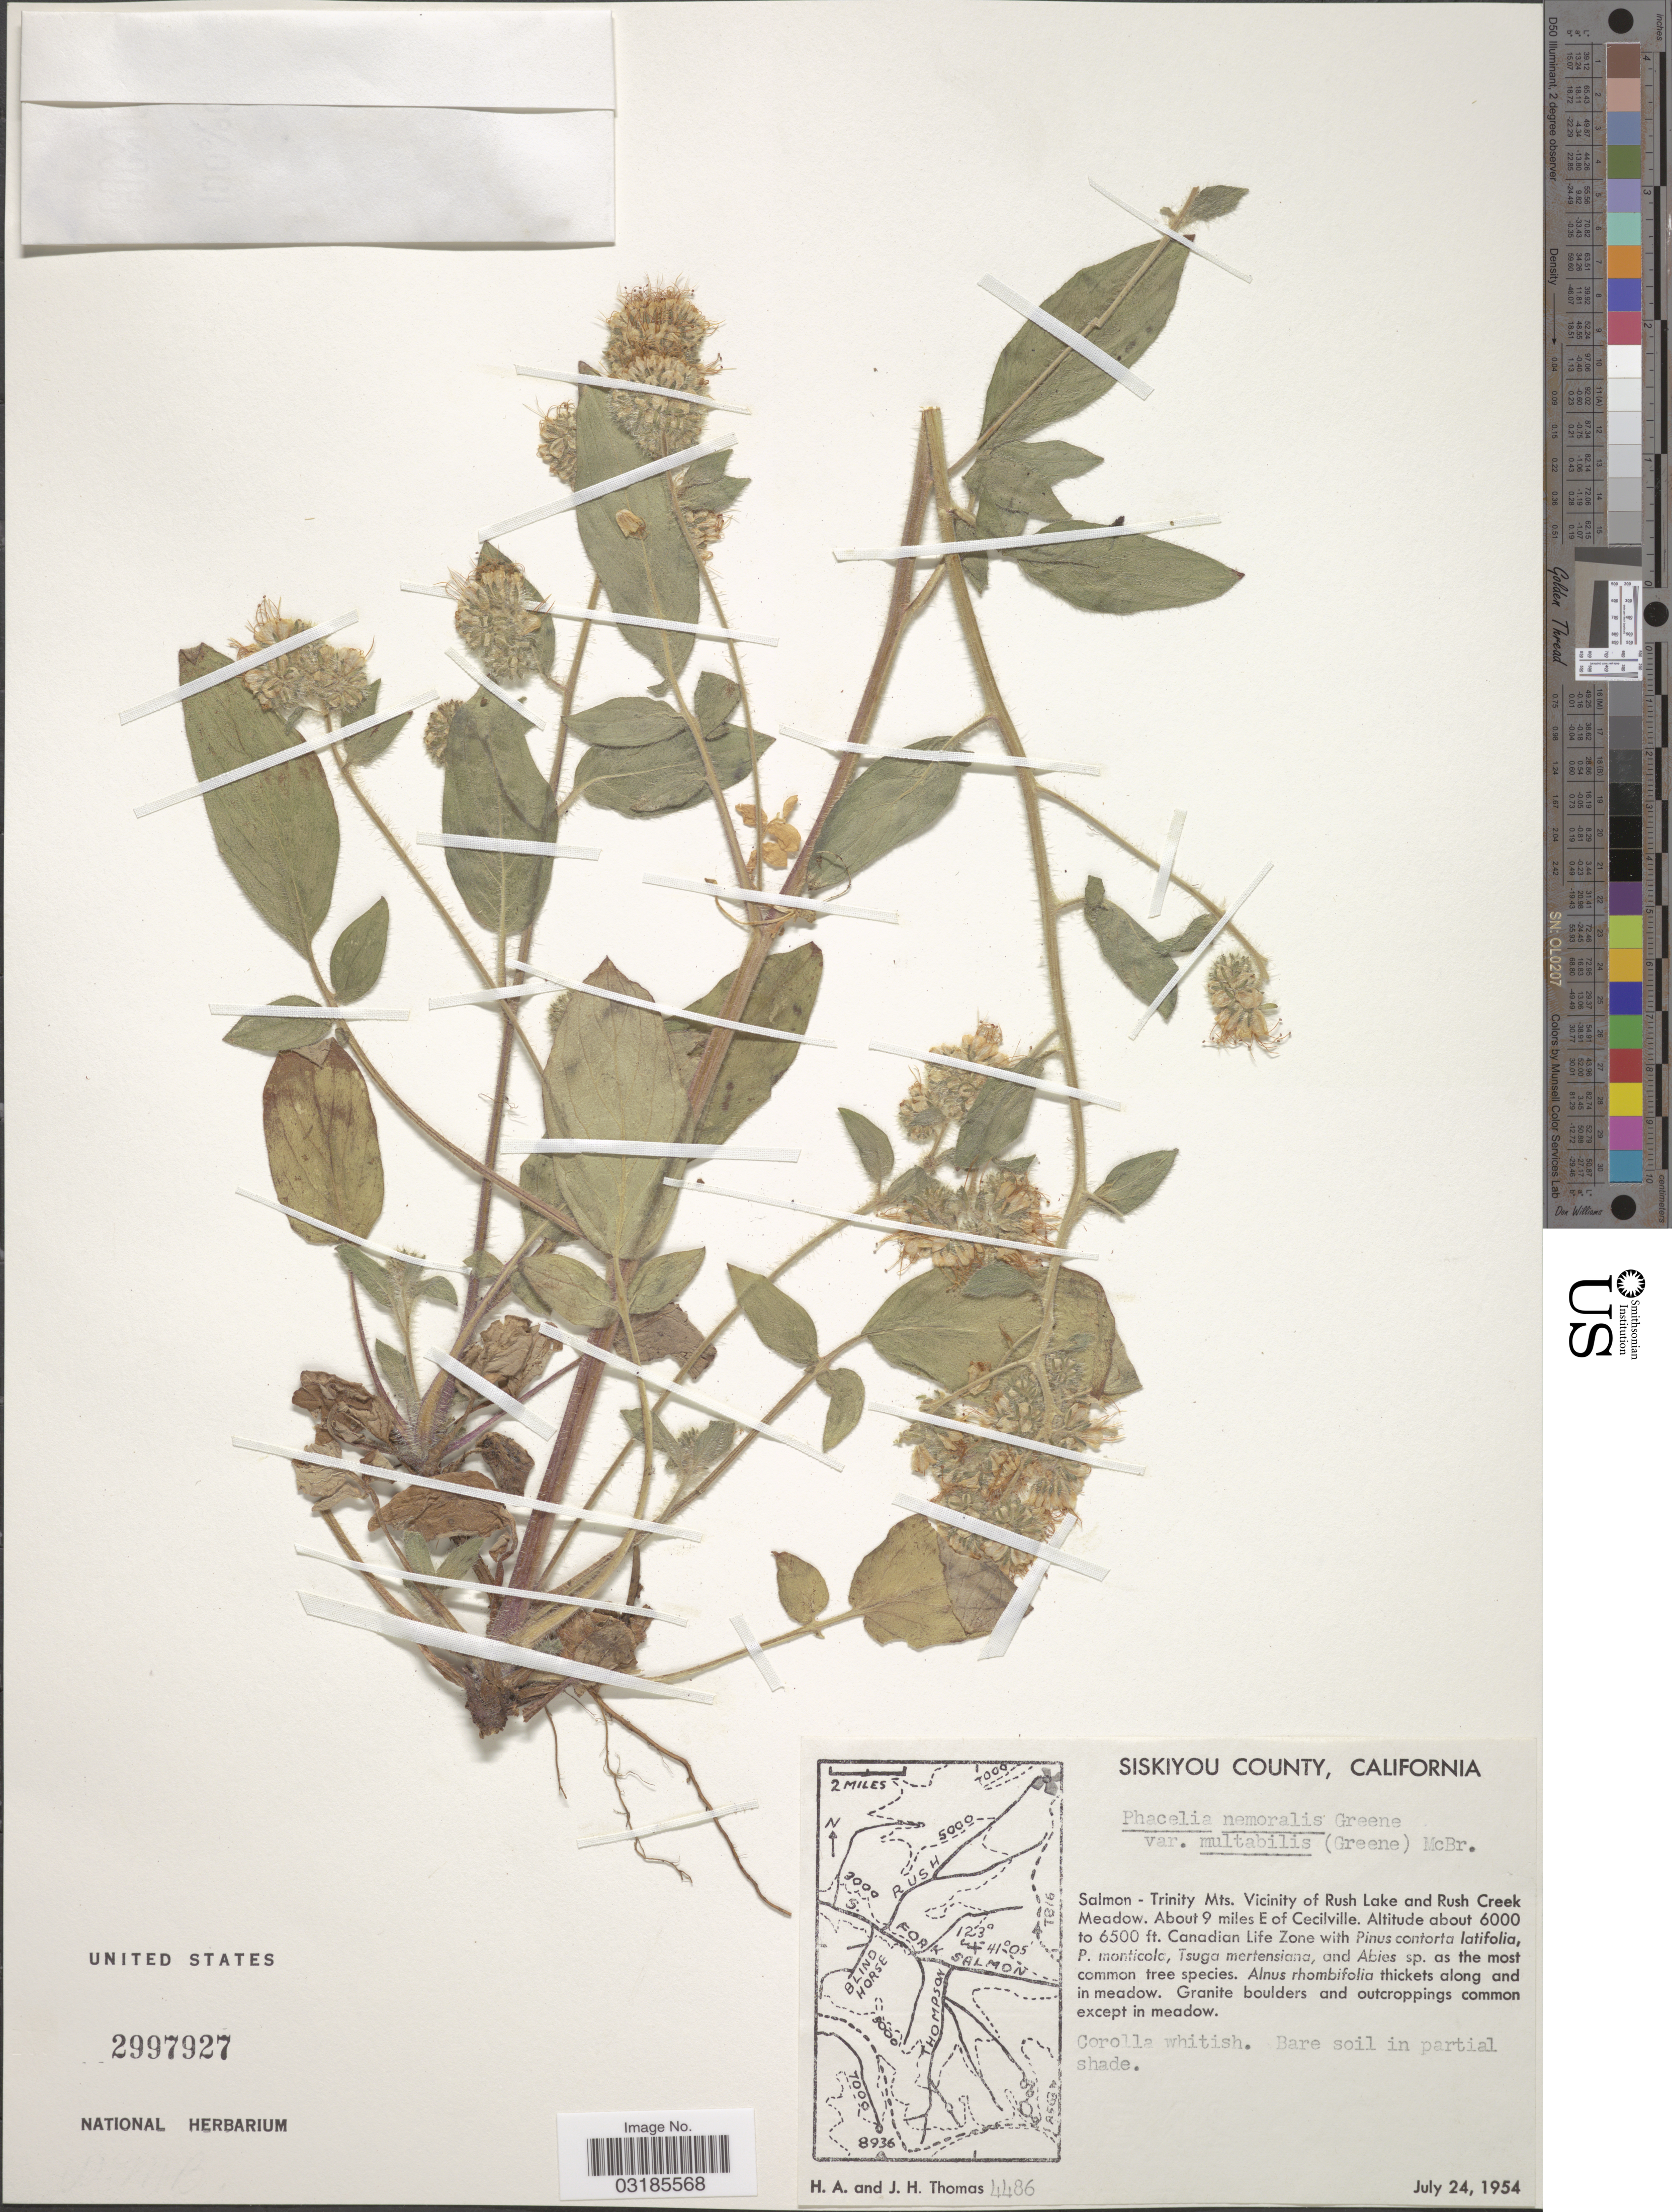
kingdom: Plantae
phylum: Tracheophyta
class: Magnoliopsida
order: Boraginales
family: Hydrophyllaceae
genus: Phacelia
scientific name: Phacelia nemoralis var. mutabilis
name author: (S.W. Greene) J.F. Macbr.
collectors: H. Thomas & J. H. Thomas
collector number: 4486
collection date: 1954-07-24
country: United States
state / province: California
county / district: Siskiyou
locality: Siskiyou County, Salmon - Trinity Mts. Vicinity of Rush Lake and Rush Creek Meadow. About 9 miles E of Cecilville.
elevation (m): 1829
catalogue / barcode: US 2997927